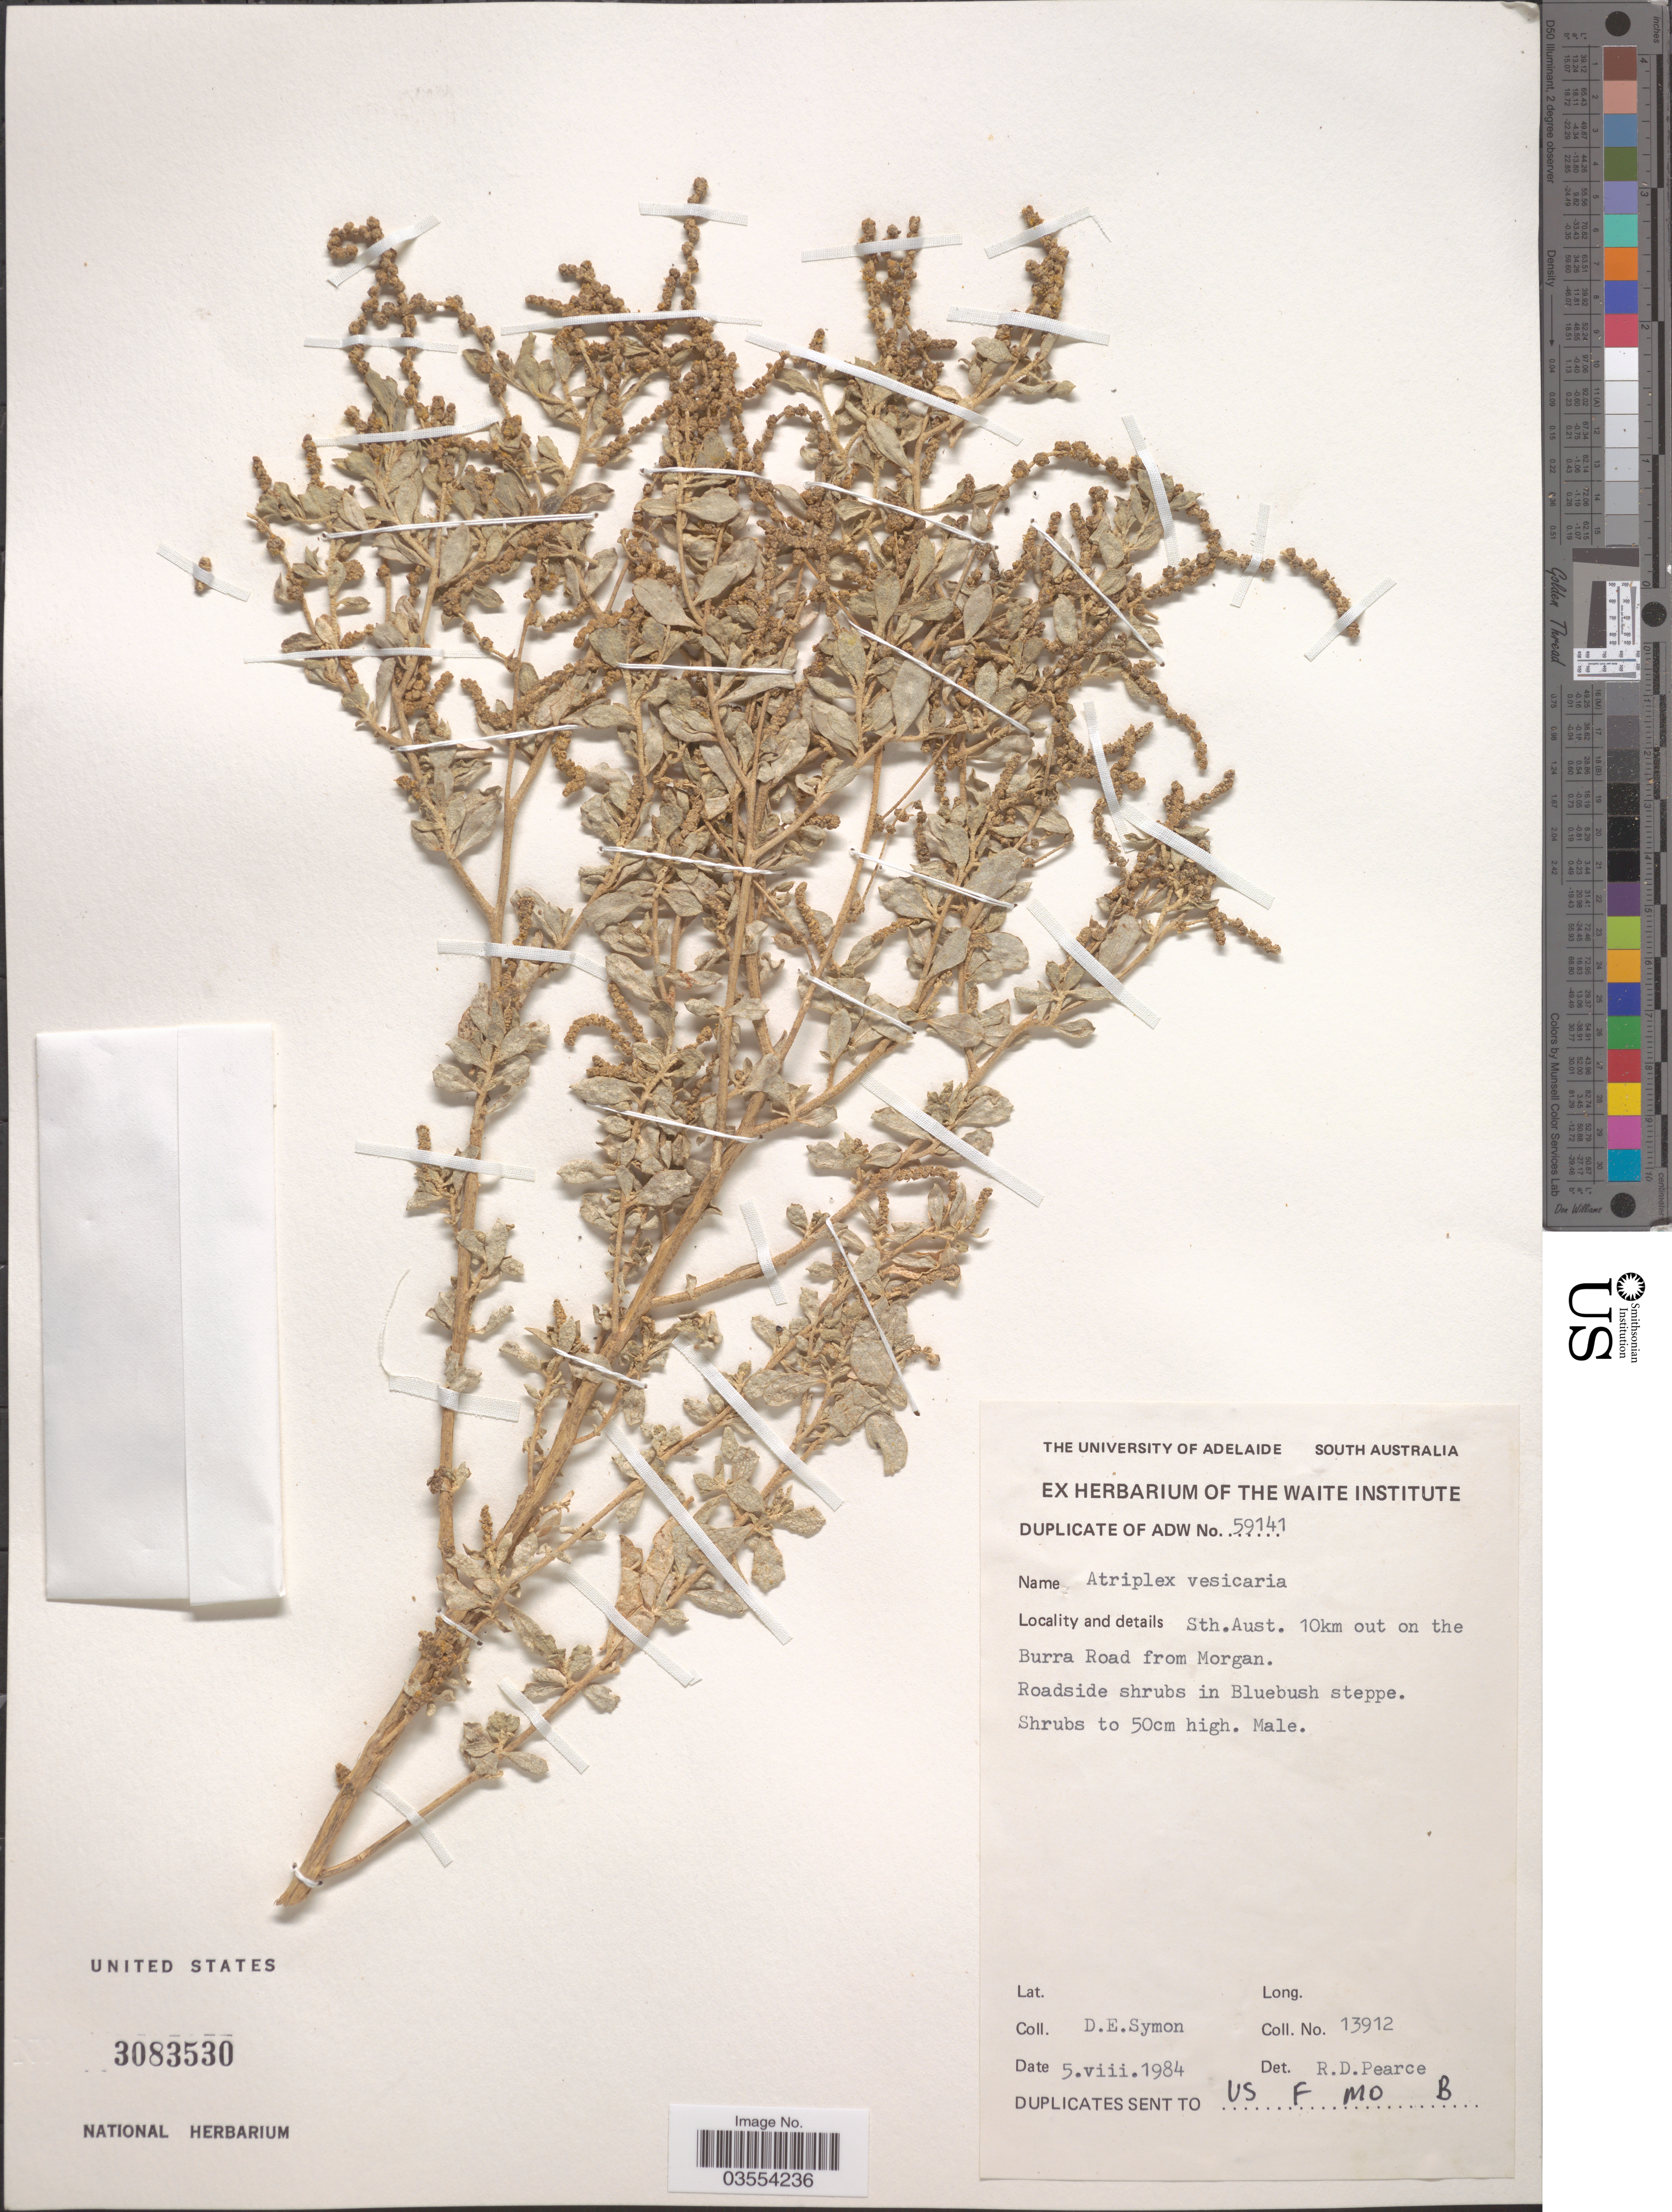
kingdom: Plantae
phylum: Tracheophyta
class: Magnoliopsida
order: Caryophyllales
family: Amaranthaceae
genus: Atriplex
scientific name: Atriplex vesicaria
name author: Heward ex Benth.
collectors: D. Symon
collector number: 13912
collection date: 1984-08-05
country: Australia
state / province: South Australia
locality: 10km out on the Burra Road from Morgan.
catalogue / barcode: US 3083530